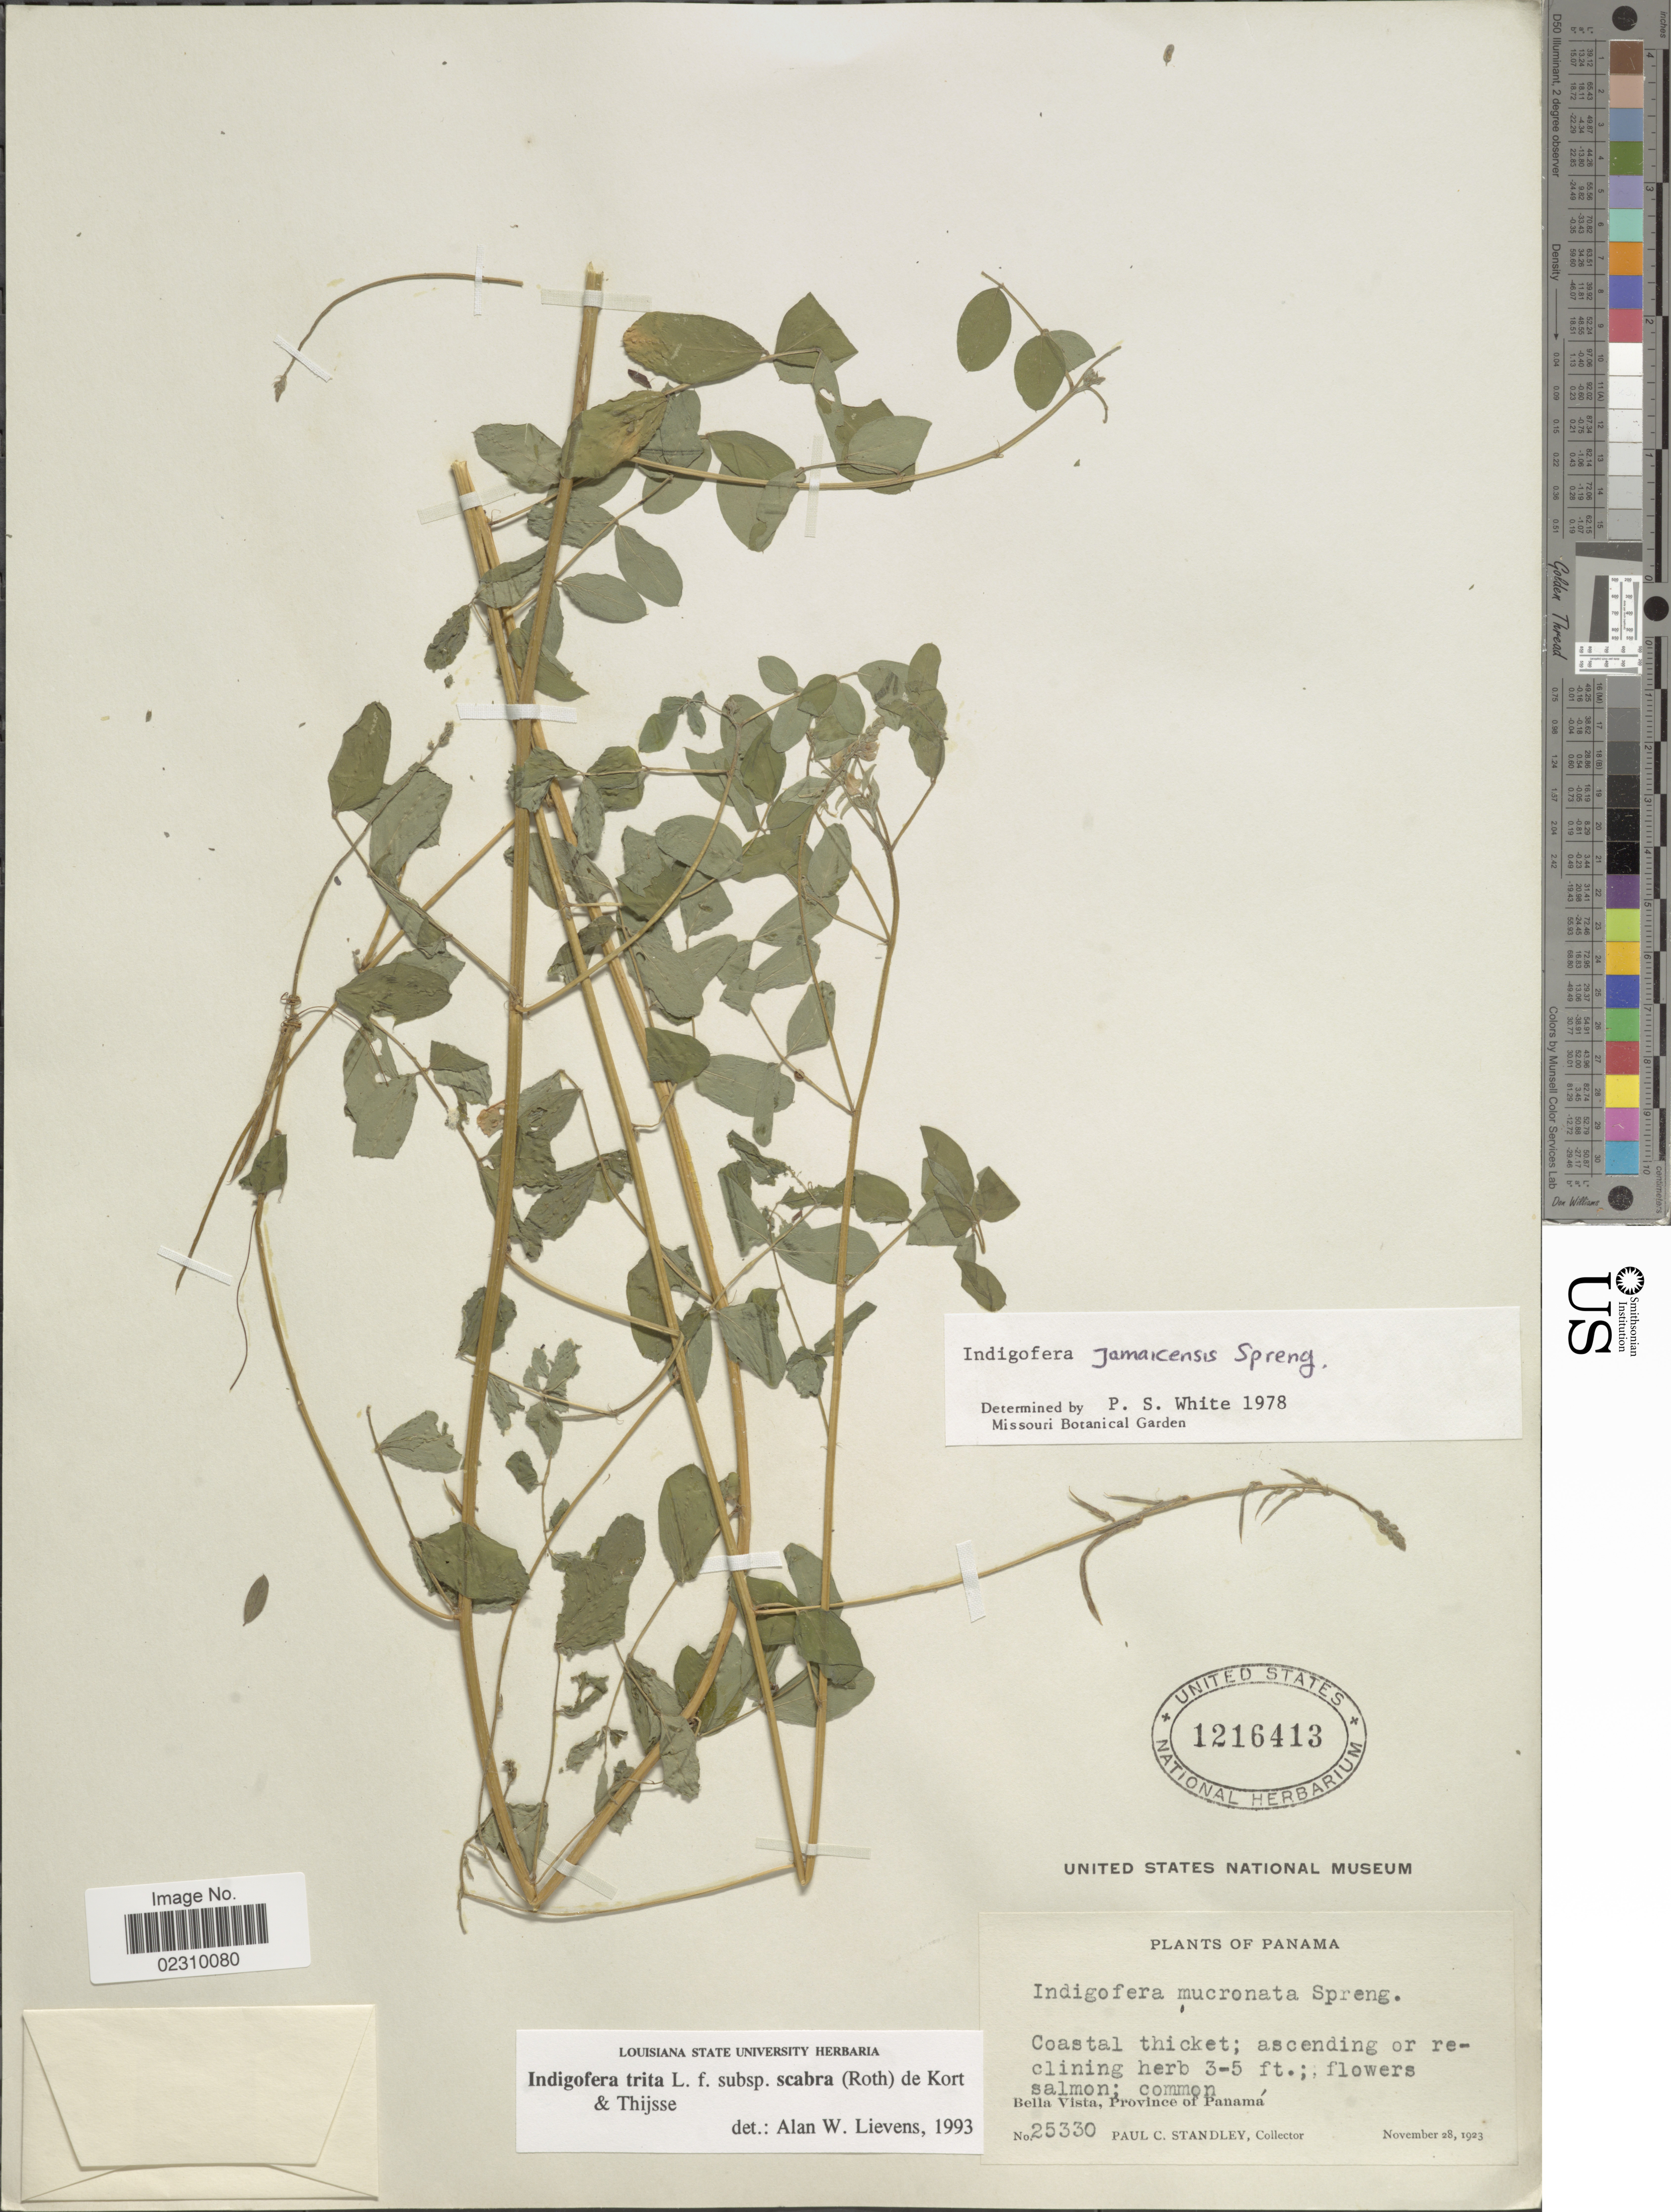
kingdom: Plantae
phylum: Tracheophyta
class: Magnoliopsida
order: Fabales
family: Fabaceae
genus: Indigofera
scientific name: Indigofera trita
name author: L. f.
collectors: P. C. Standley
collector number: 25330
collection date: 1923-11-28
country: Panama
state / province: Panamá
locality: Bella Vista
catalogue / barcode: US 1216413